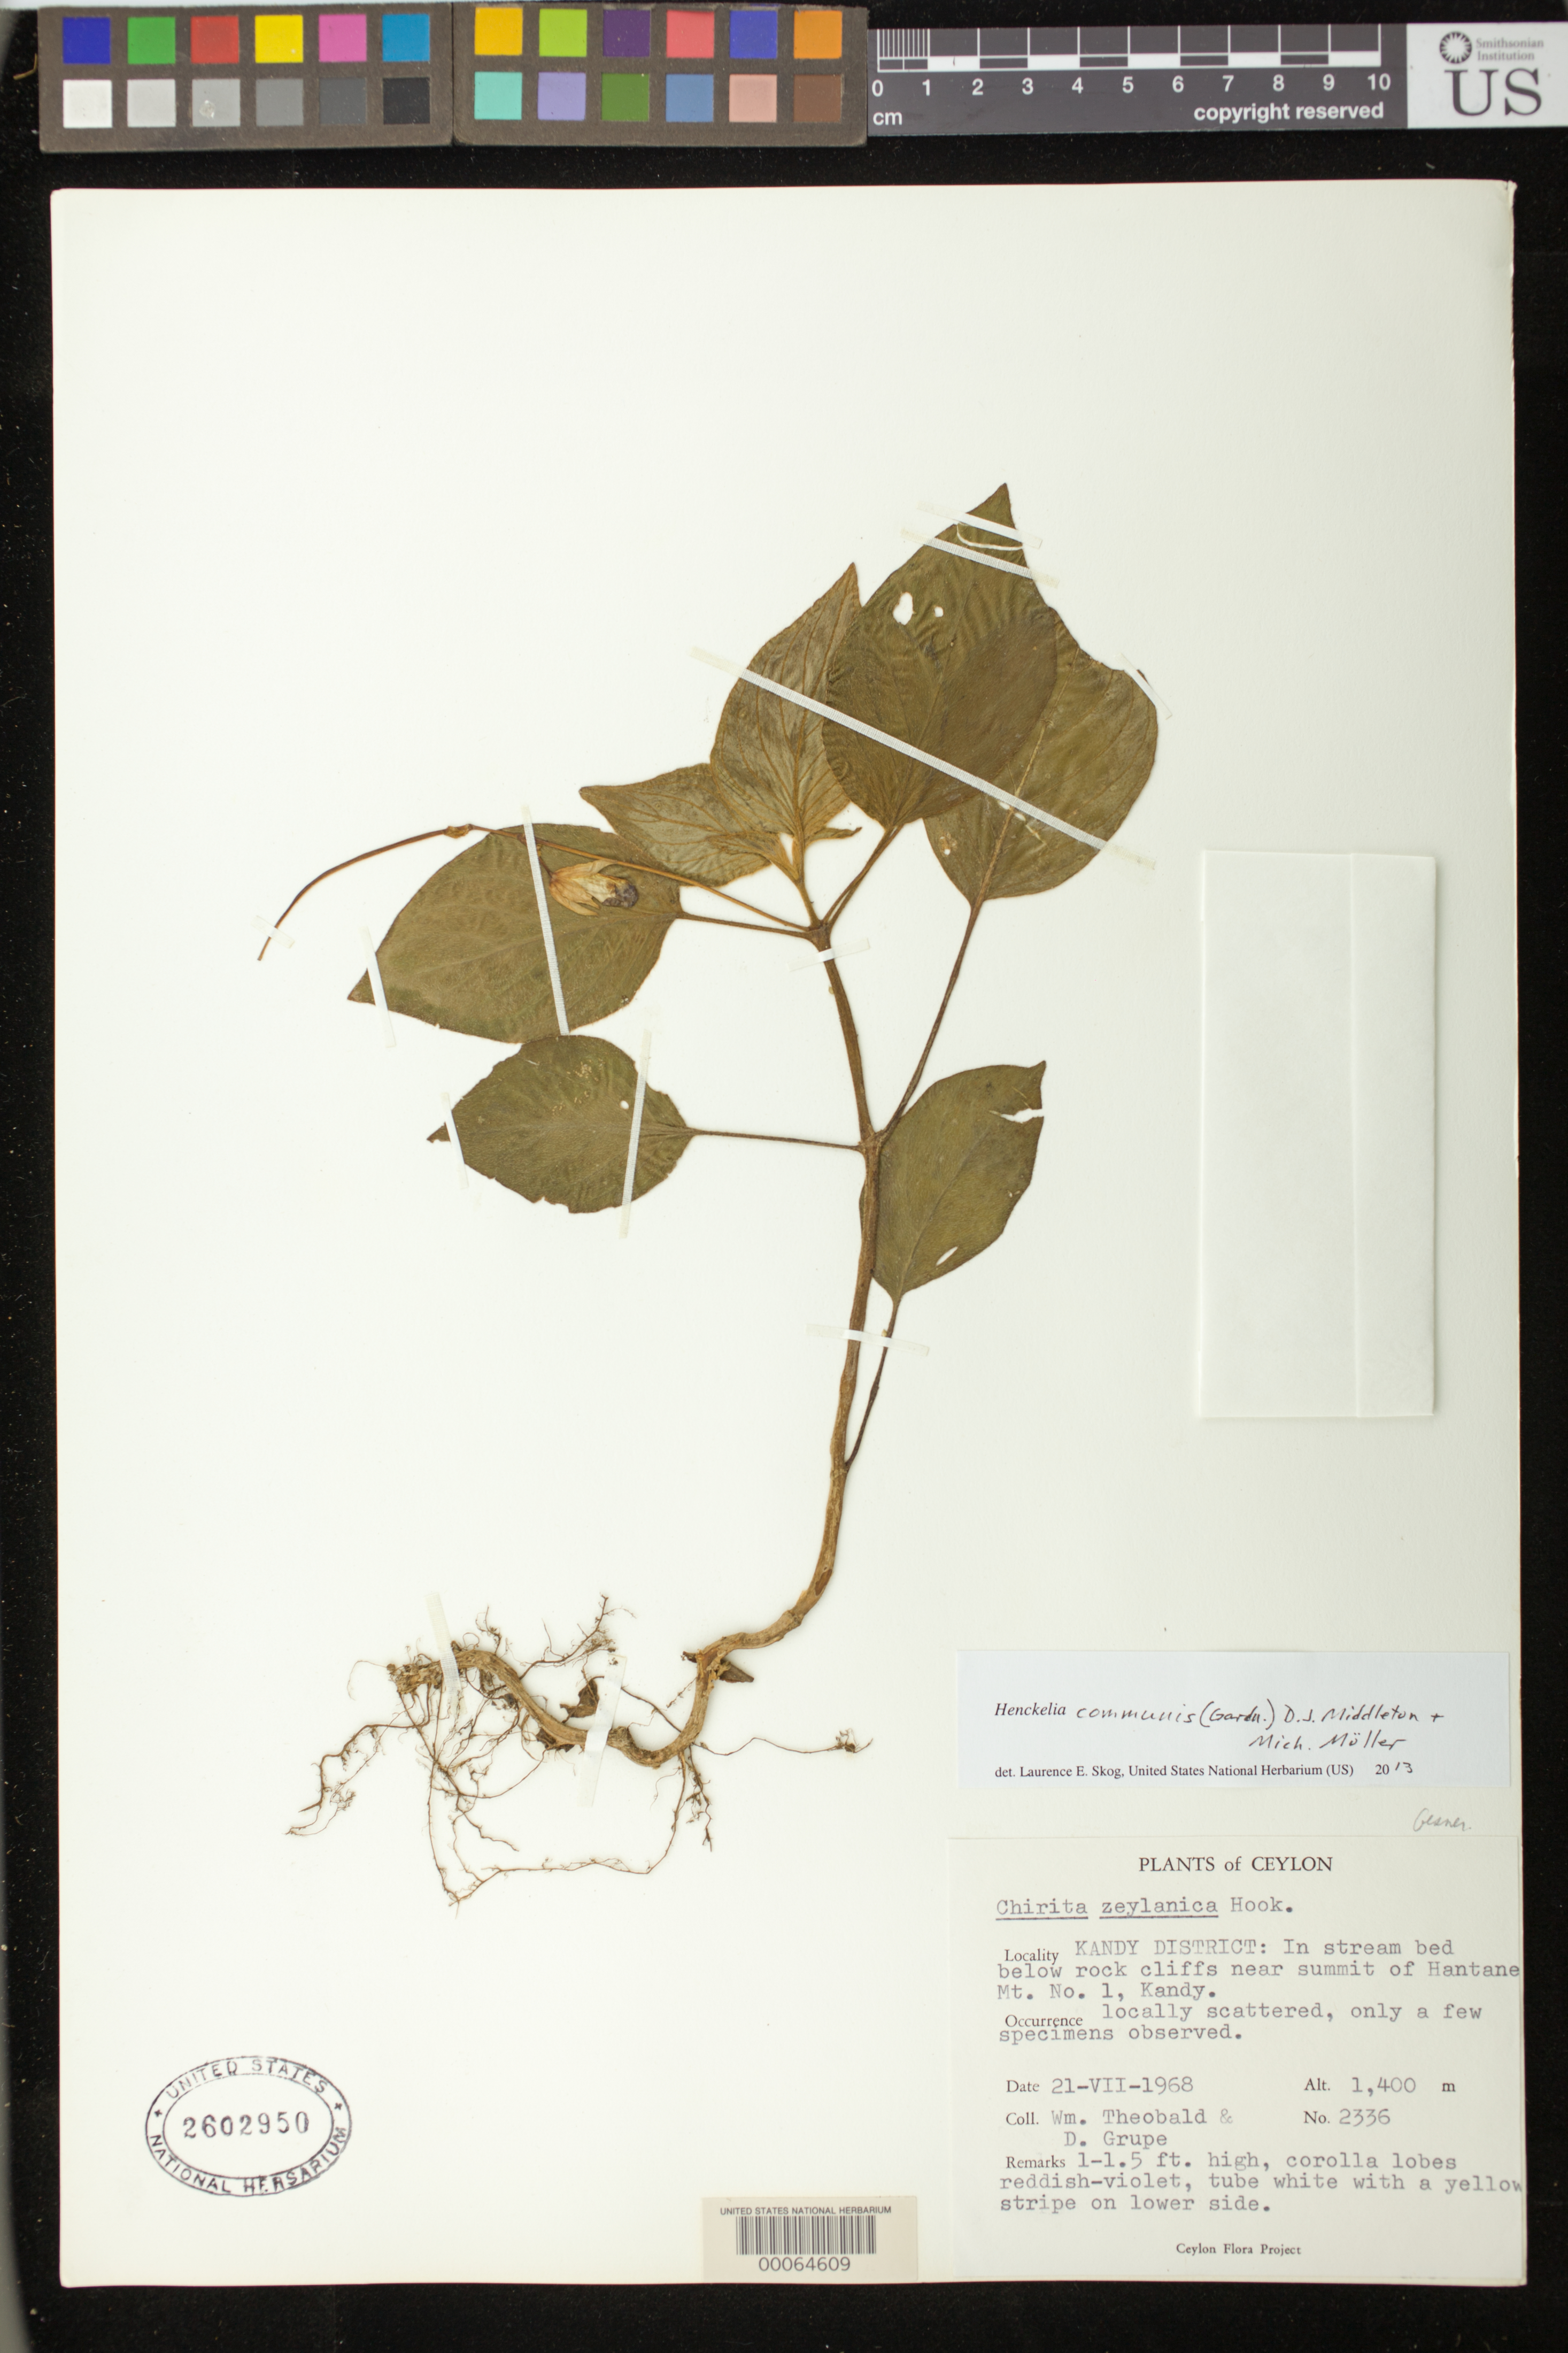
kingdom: Plantae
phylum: Tracheophyta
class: Magnoliopsida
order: Lamiales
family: Gesneriaceae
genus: Henckelia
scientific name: Henckelia communis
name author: (Gardner) D.J. Middleton & Mich. Möller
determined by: Skog, Laurence E.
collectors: W. Theobald & D. Grupe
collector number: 2336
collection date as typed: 21 Jul 1968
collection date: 1968-07-21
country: Sri Lanka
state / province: Central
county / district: Kandy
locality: Below rock cliffs near summit of hantane mt. no. 1, kandy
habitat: In small stream bed below rock cliffs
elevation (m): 1400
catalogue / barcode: US 2602950